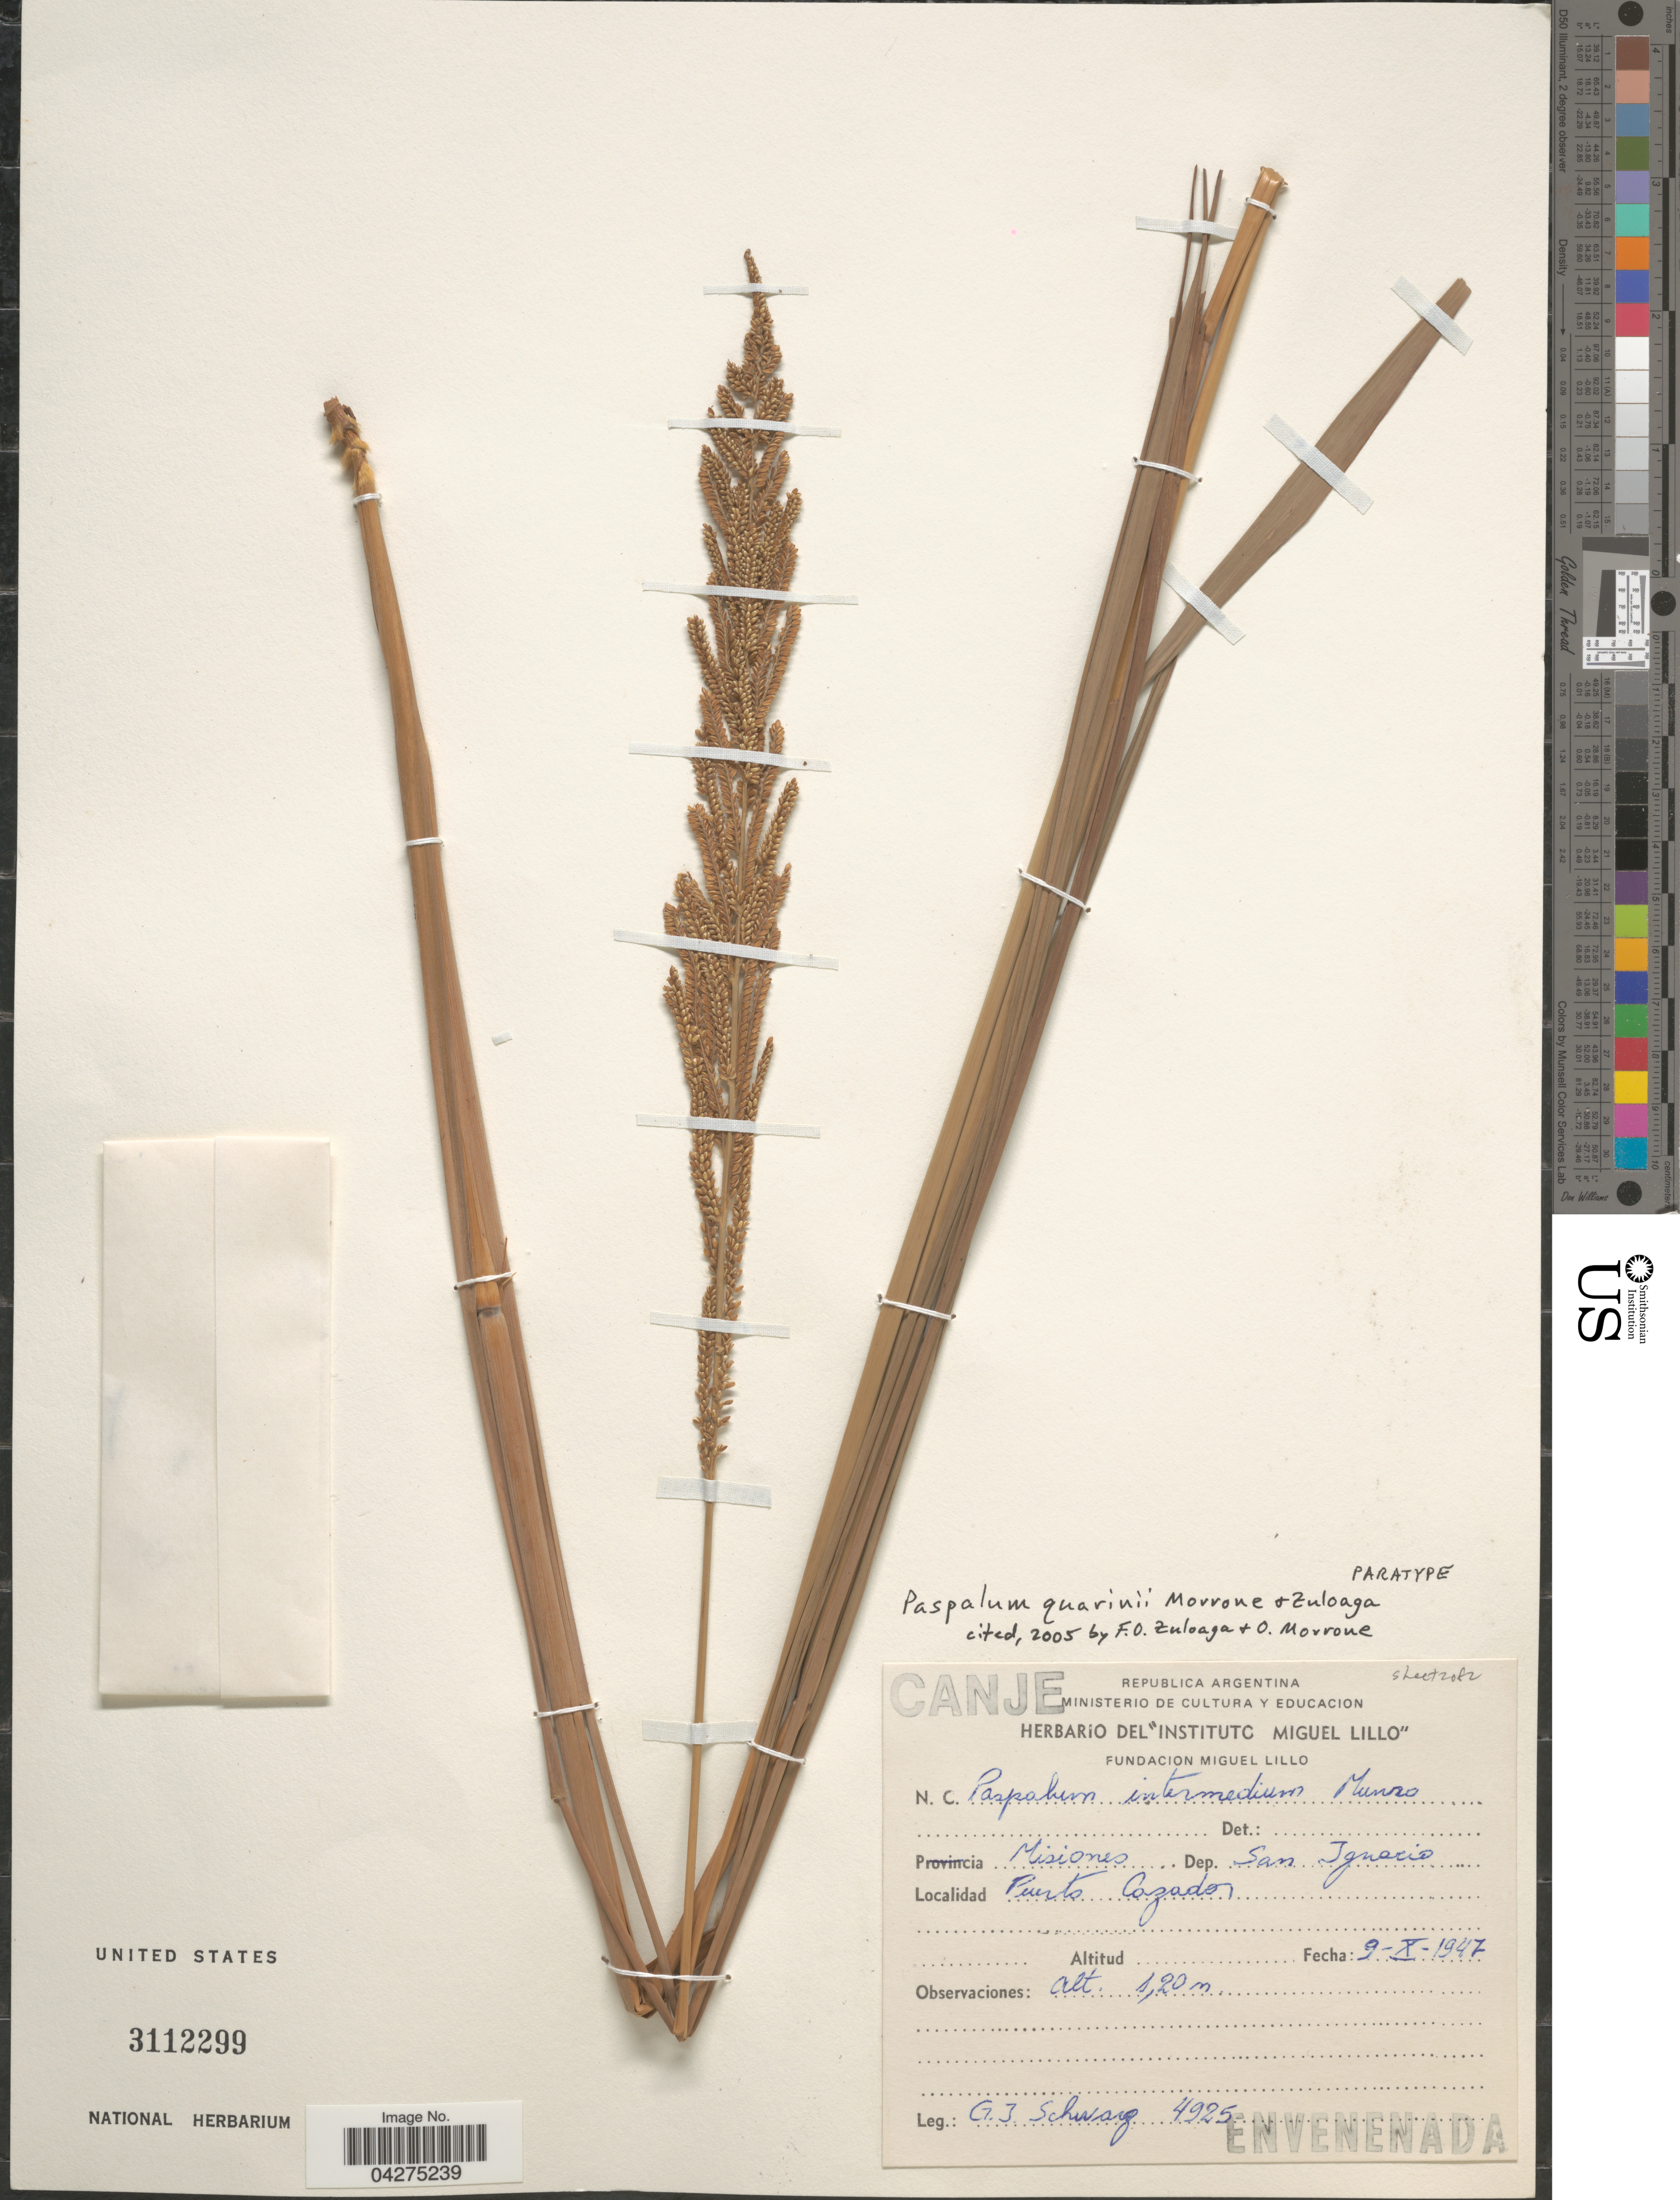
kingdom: Plantae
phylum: Tracheophyta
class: Liliopsida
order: Poales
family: Poaceae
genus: Paspalum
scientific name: Paspalum quarinii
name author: Morrone & Zuloaga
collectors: G. J. Schwarz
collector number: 4925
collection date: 1947-10-09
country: Argentina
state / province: Misiones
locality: Dep. San Ignacio. Puerto Cazador.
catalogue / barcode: US 3112299